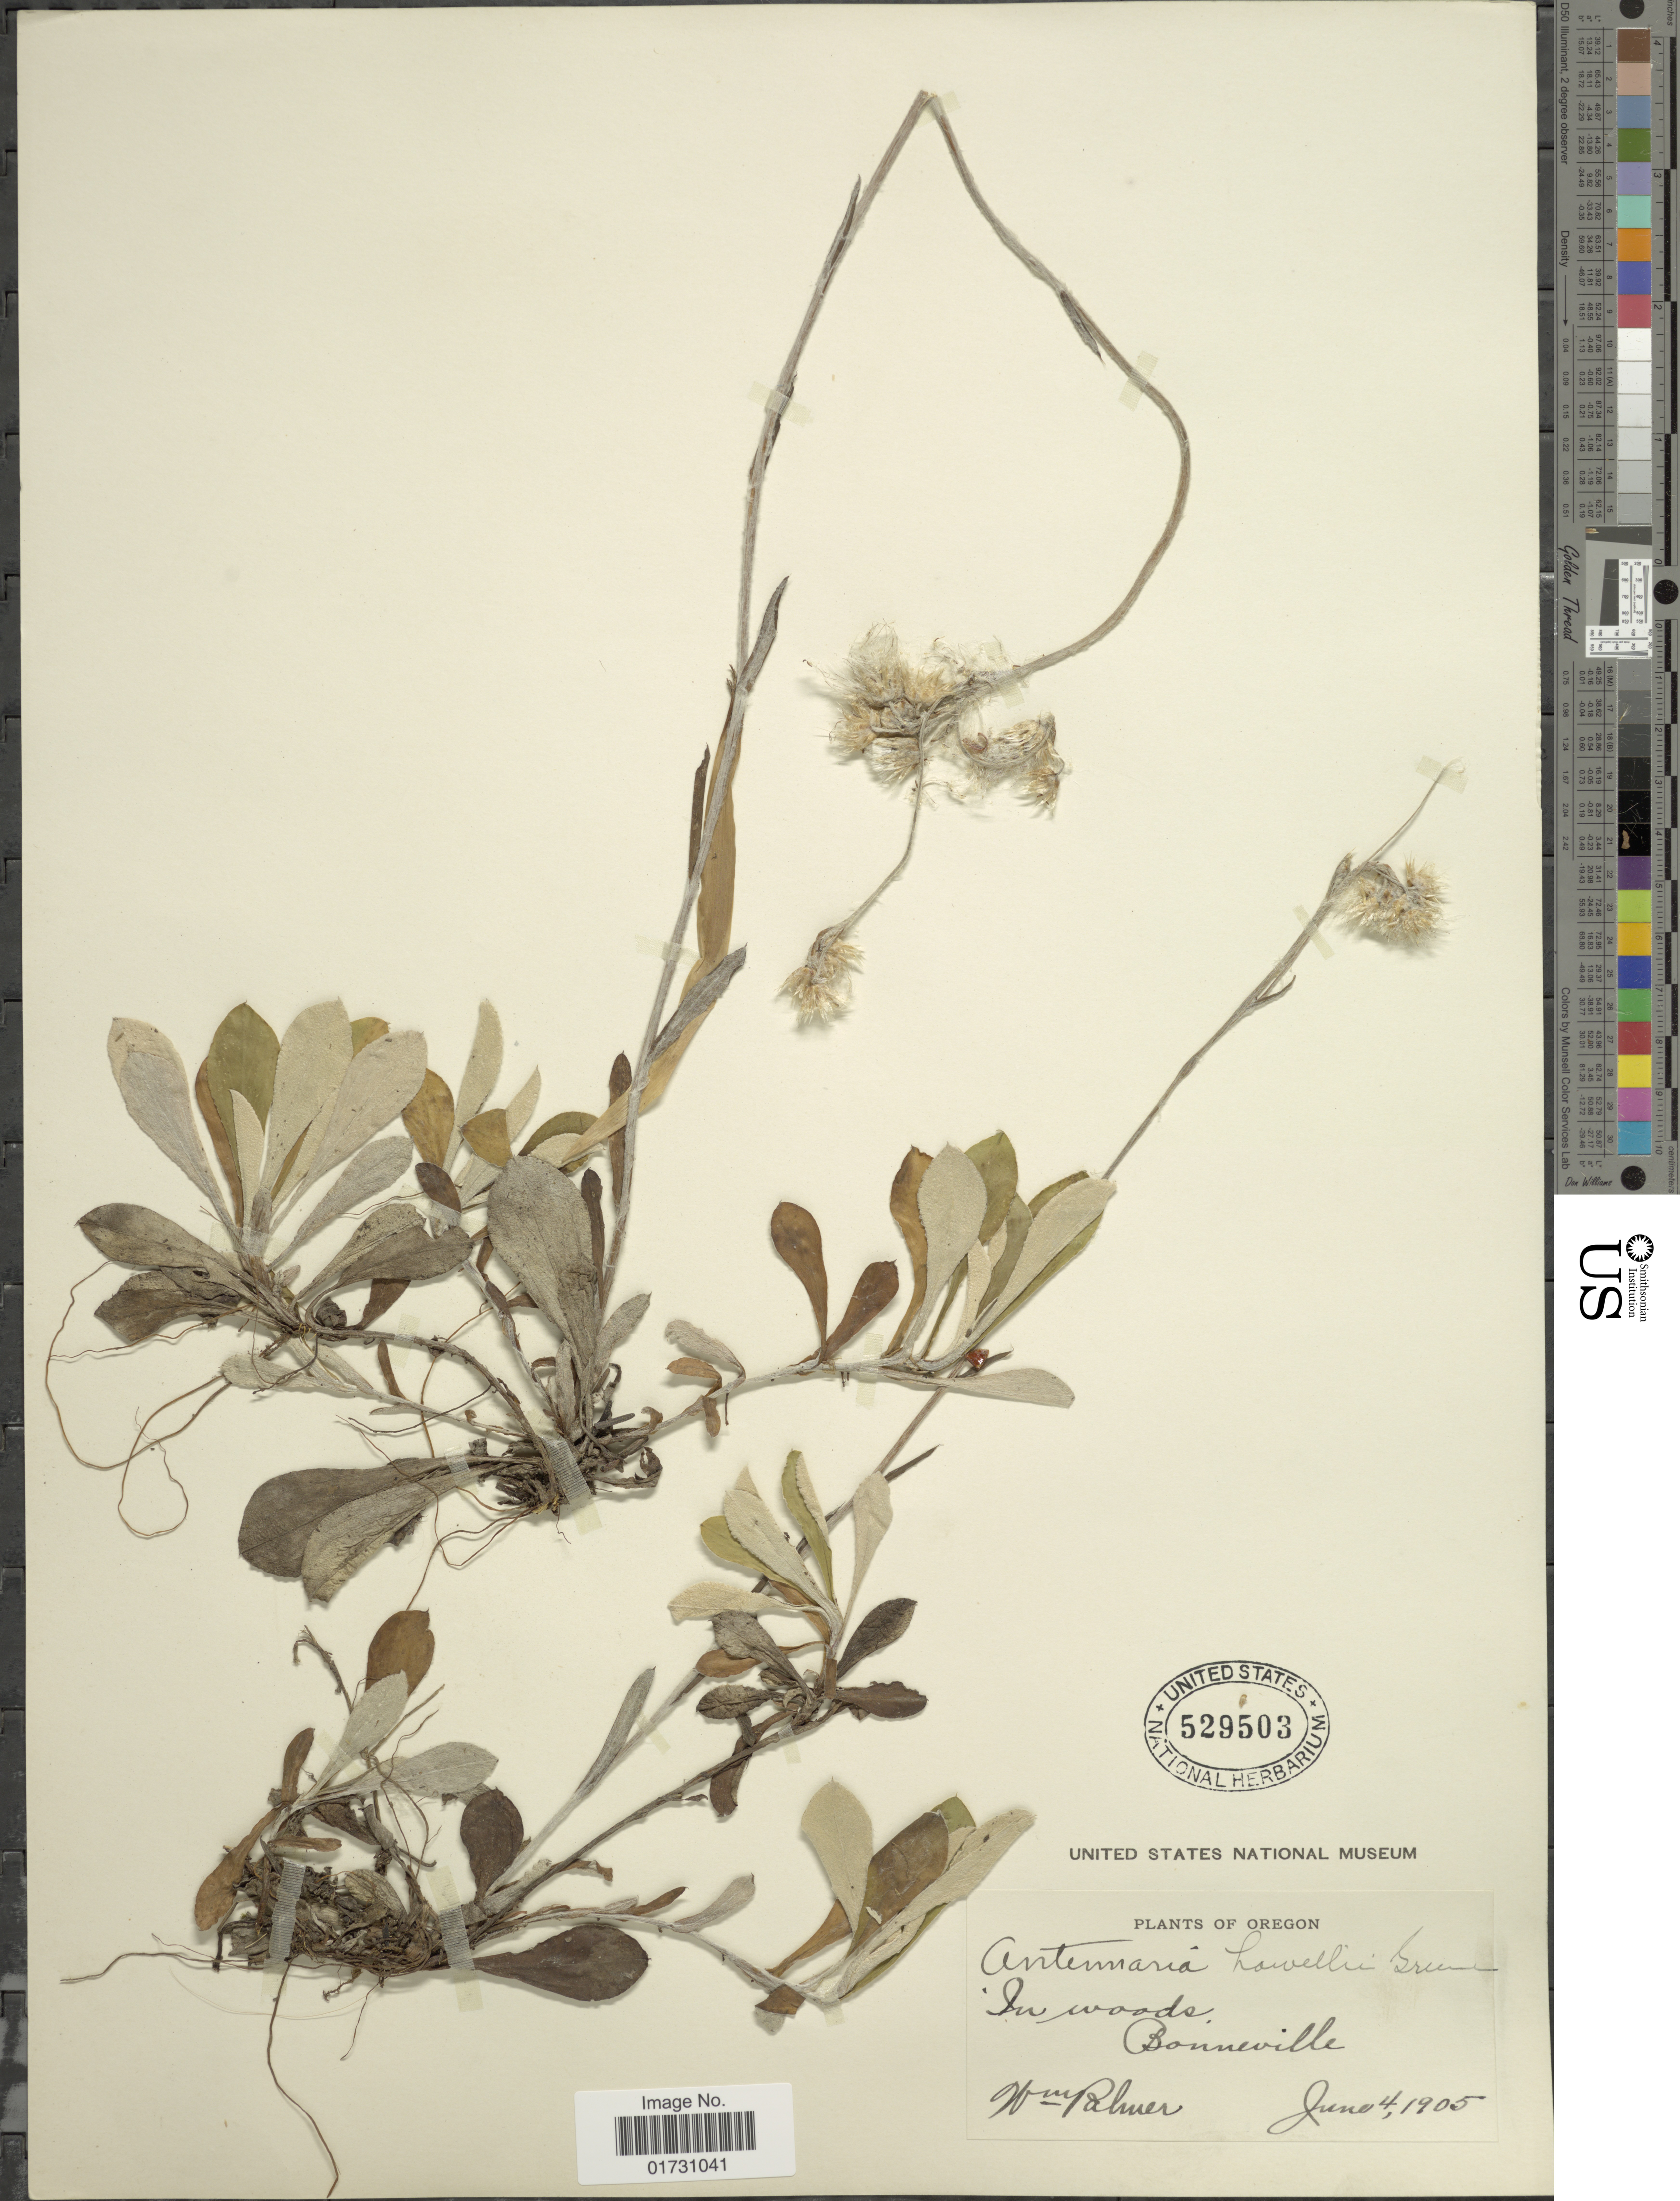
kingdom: Plantae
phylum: Tracheophyta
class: Magnoliopsida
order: Asterales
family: Asteraceae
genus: Antennaria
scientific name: Antennaria howellii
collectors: W. M. Palmer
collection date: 1905-06-04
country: United States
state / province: Oregon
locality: In woods, Bonneville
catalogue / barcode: US 529503